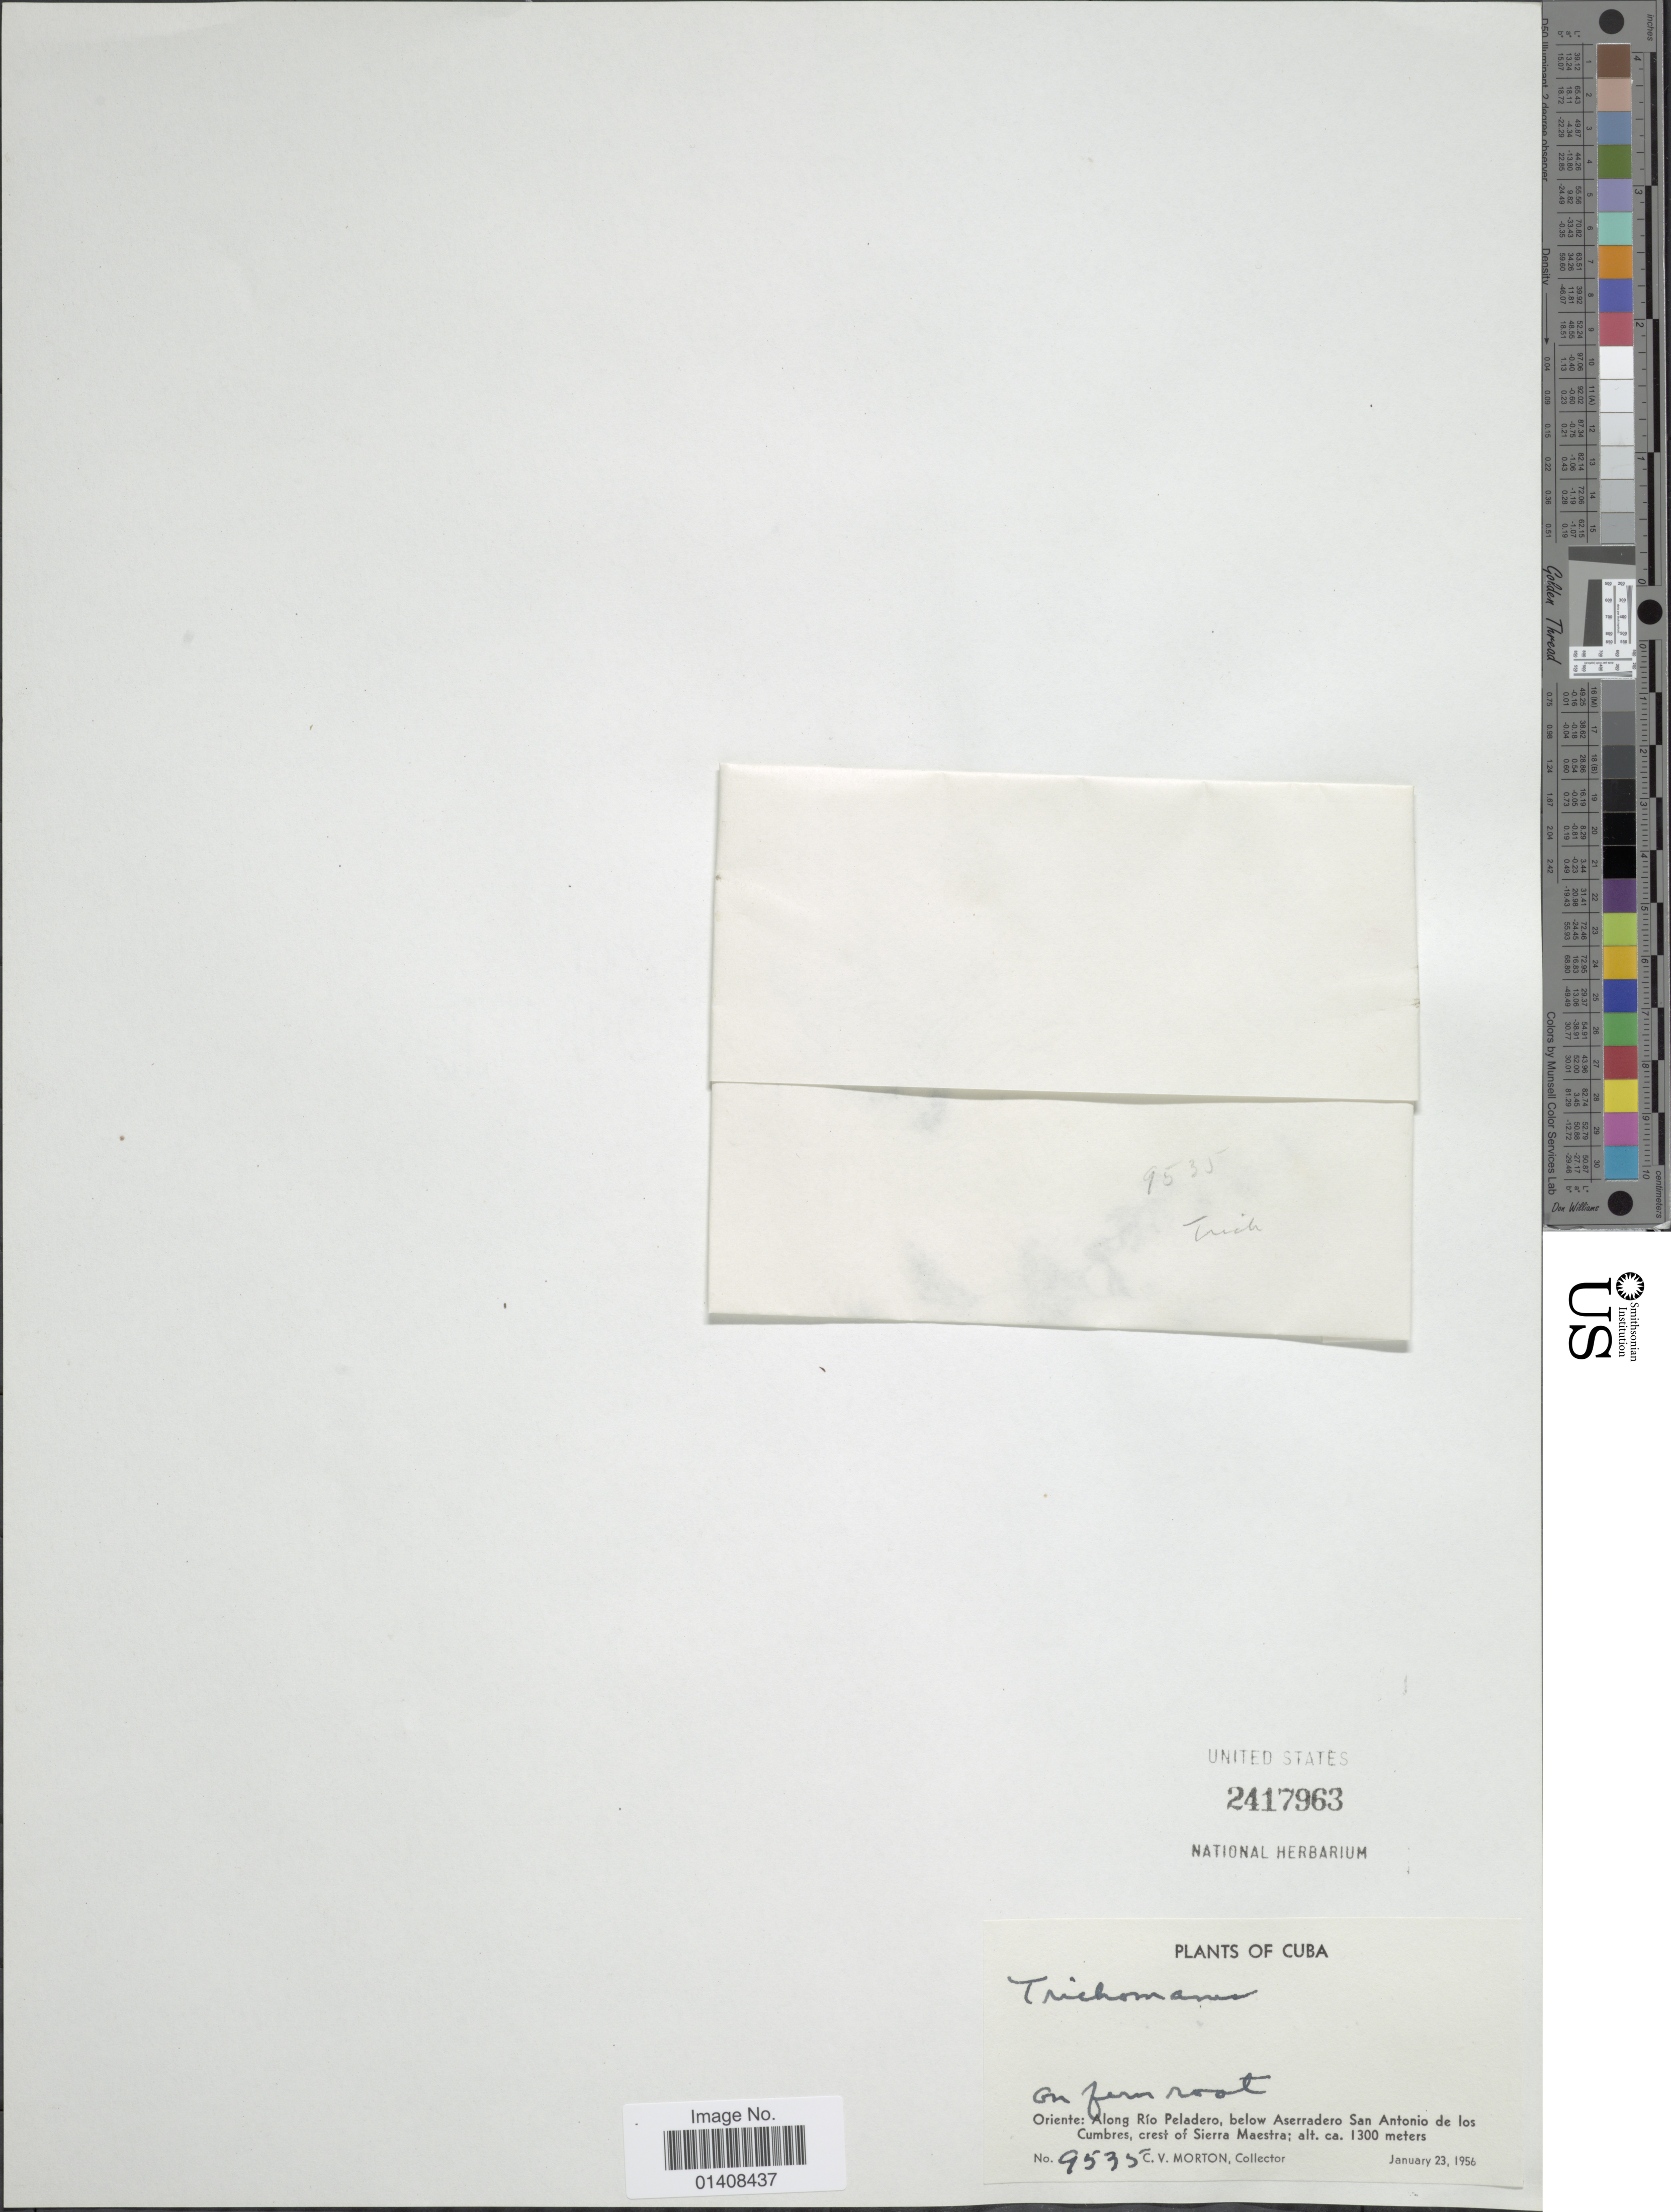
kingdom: Plantae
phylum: Tracheophyta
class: Polypodiopsida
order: Hymenophyllales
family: Hymenophyllaceae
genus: Trichomanes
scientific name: Trichomanes sp.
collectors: C. V. Morton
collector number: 9535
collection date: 1956-01-23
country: Cuba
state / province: Oriente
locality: Along Rio Peladero below Asseradero San Antonio de los Cumbres, crest of Sierra Maestra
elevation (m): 1300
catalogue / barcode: US 2417963